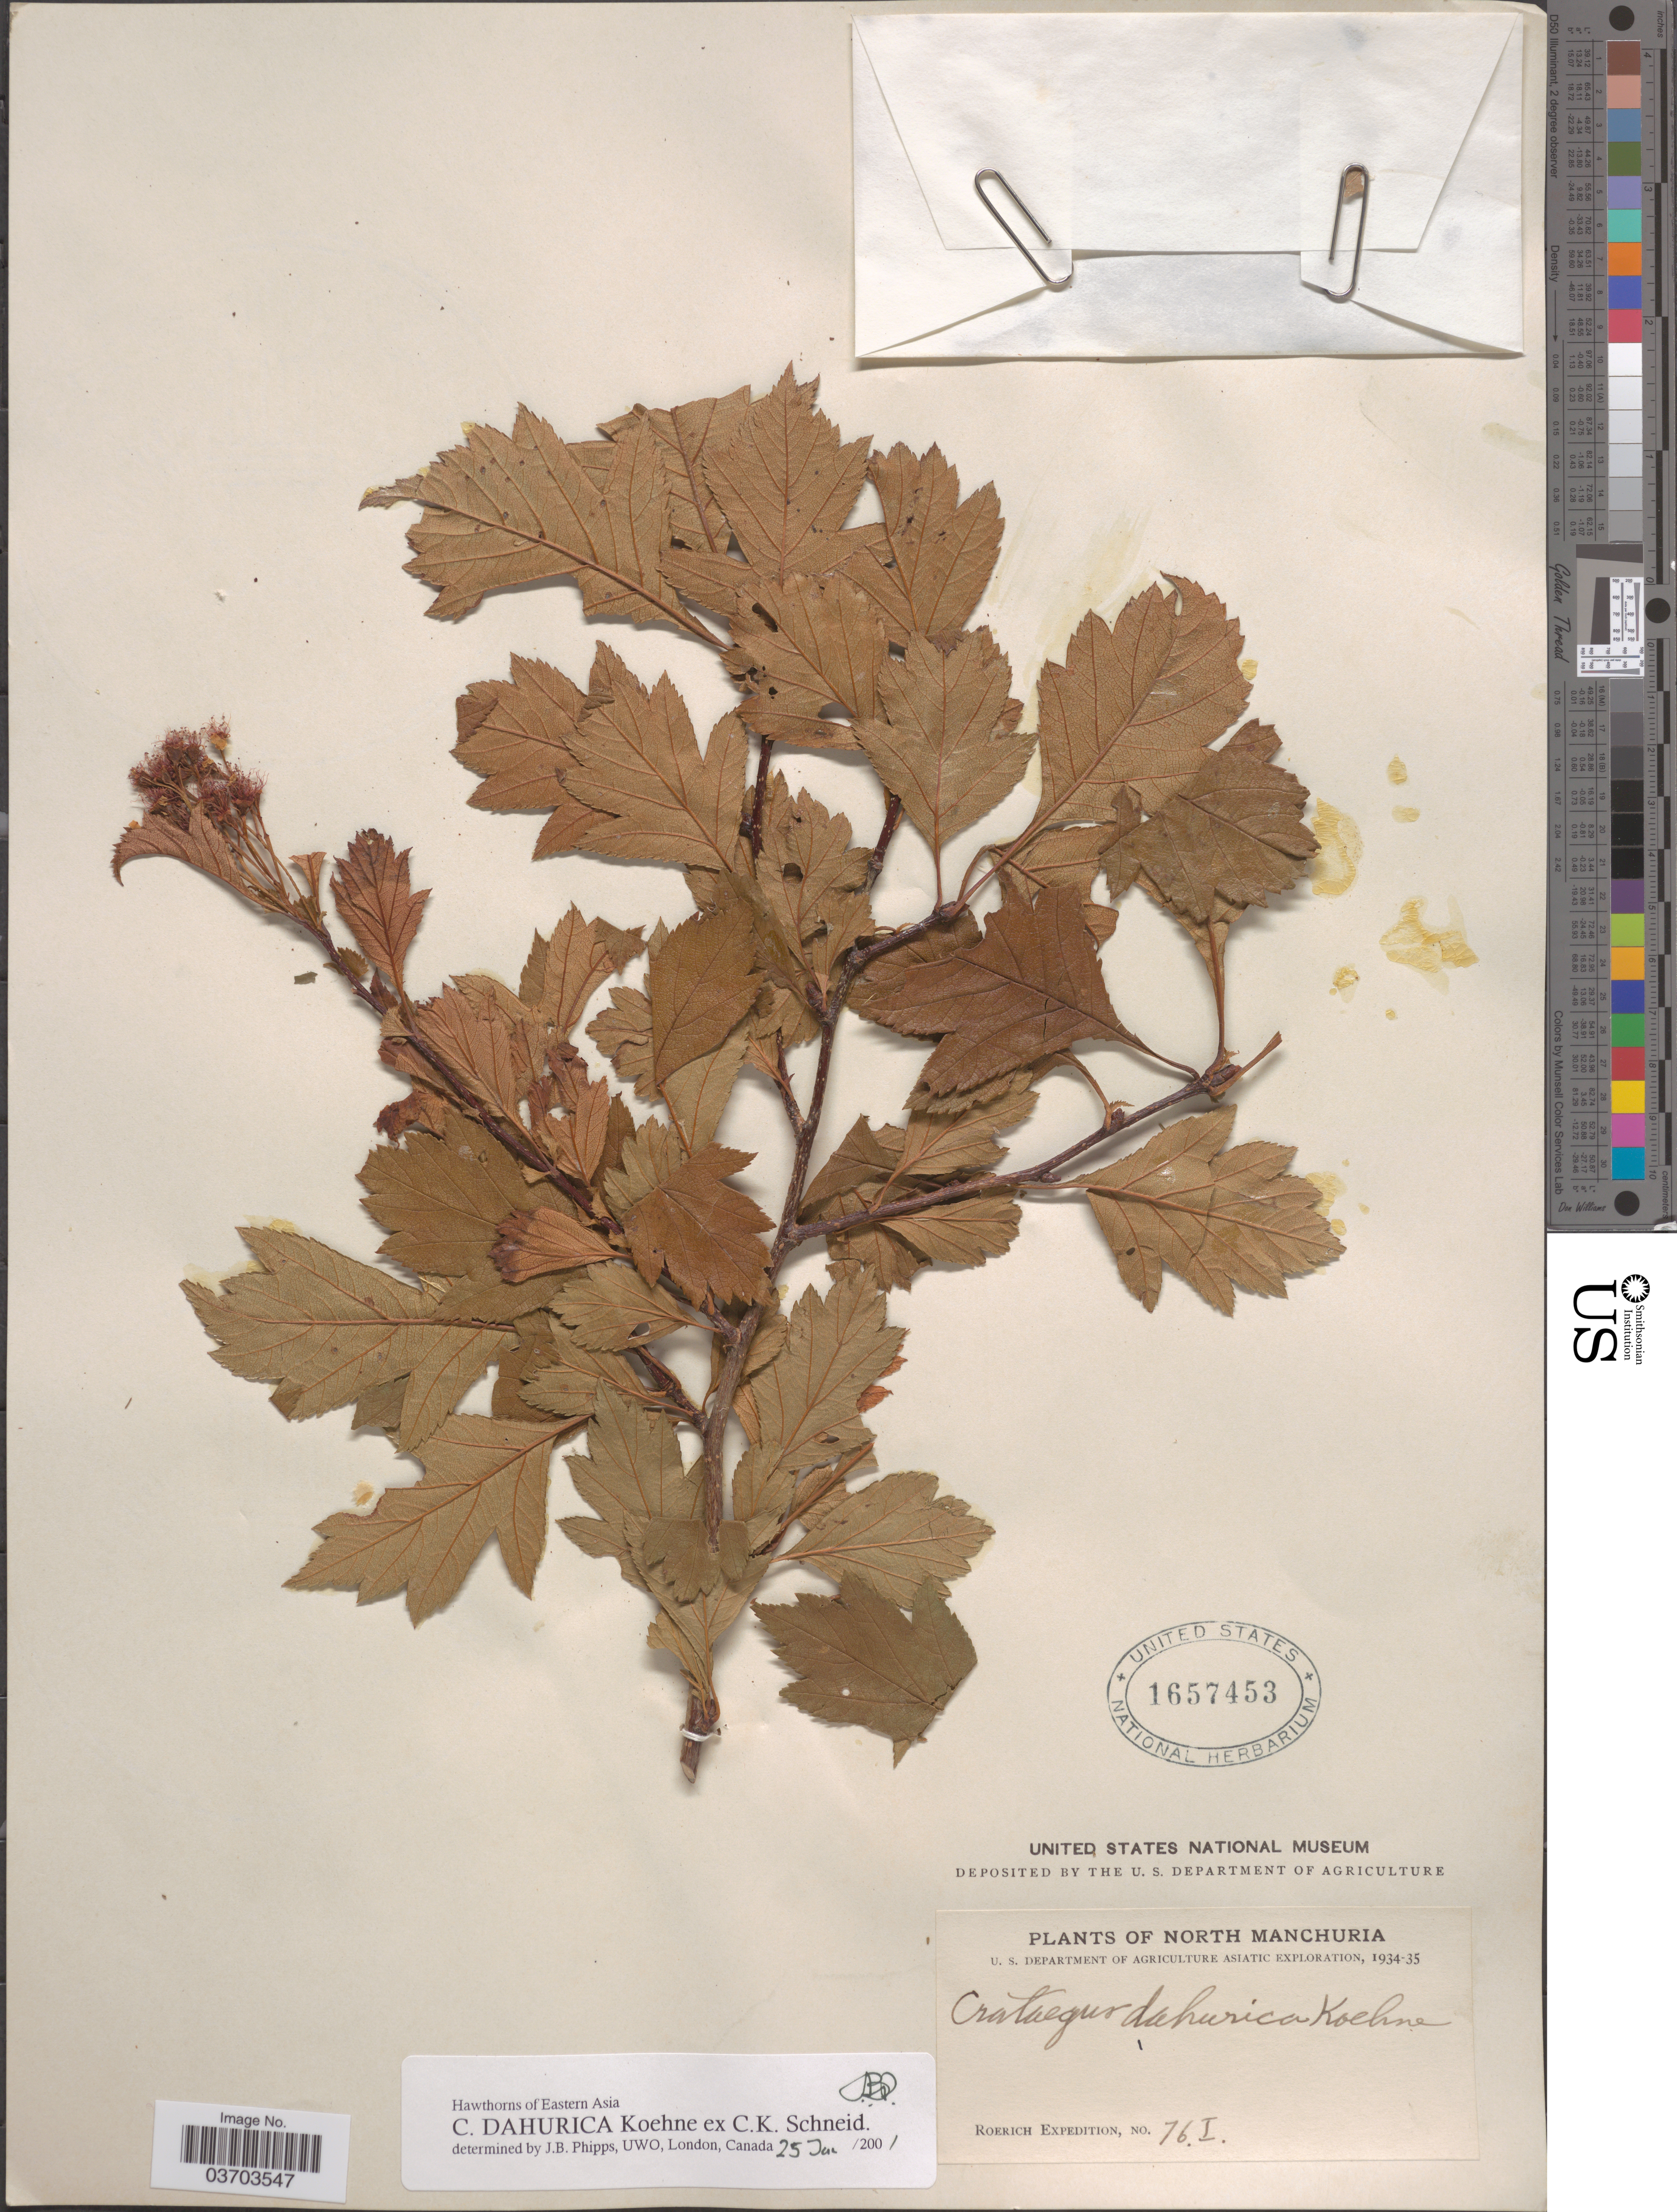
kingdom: Plantae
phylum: Tracheophyta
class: Magnoliopsida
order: Rosales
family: Rosaceae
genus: Crataegus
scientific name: Crataegus dahurica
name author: Koehne ex C.K. Schneid.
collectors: Roerich Expedition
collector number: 76I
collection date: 1934/1935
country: China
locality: North Manchuria.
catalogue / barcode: US 1657453